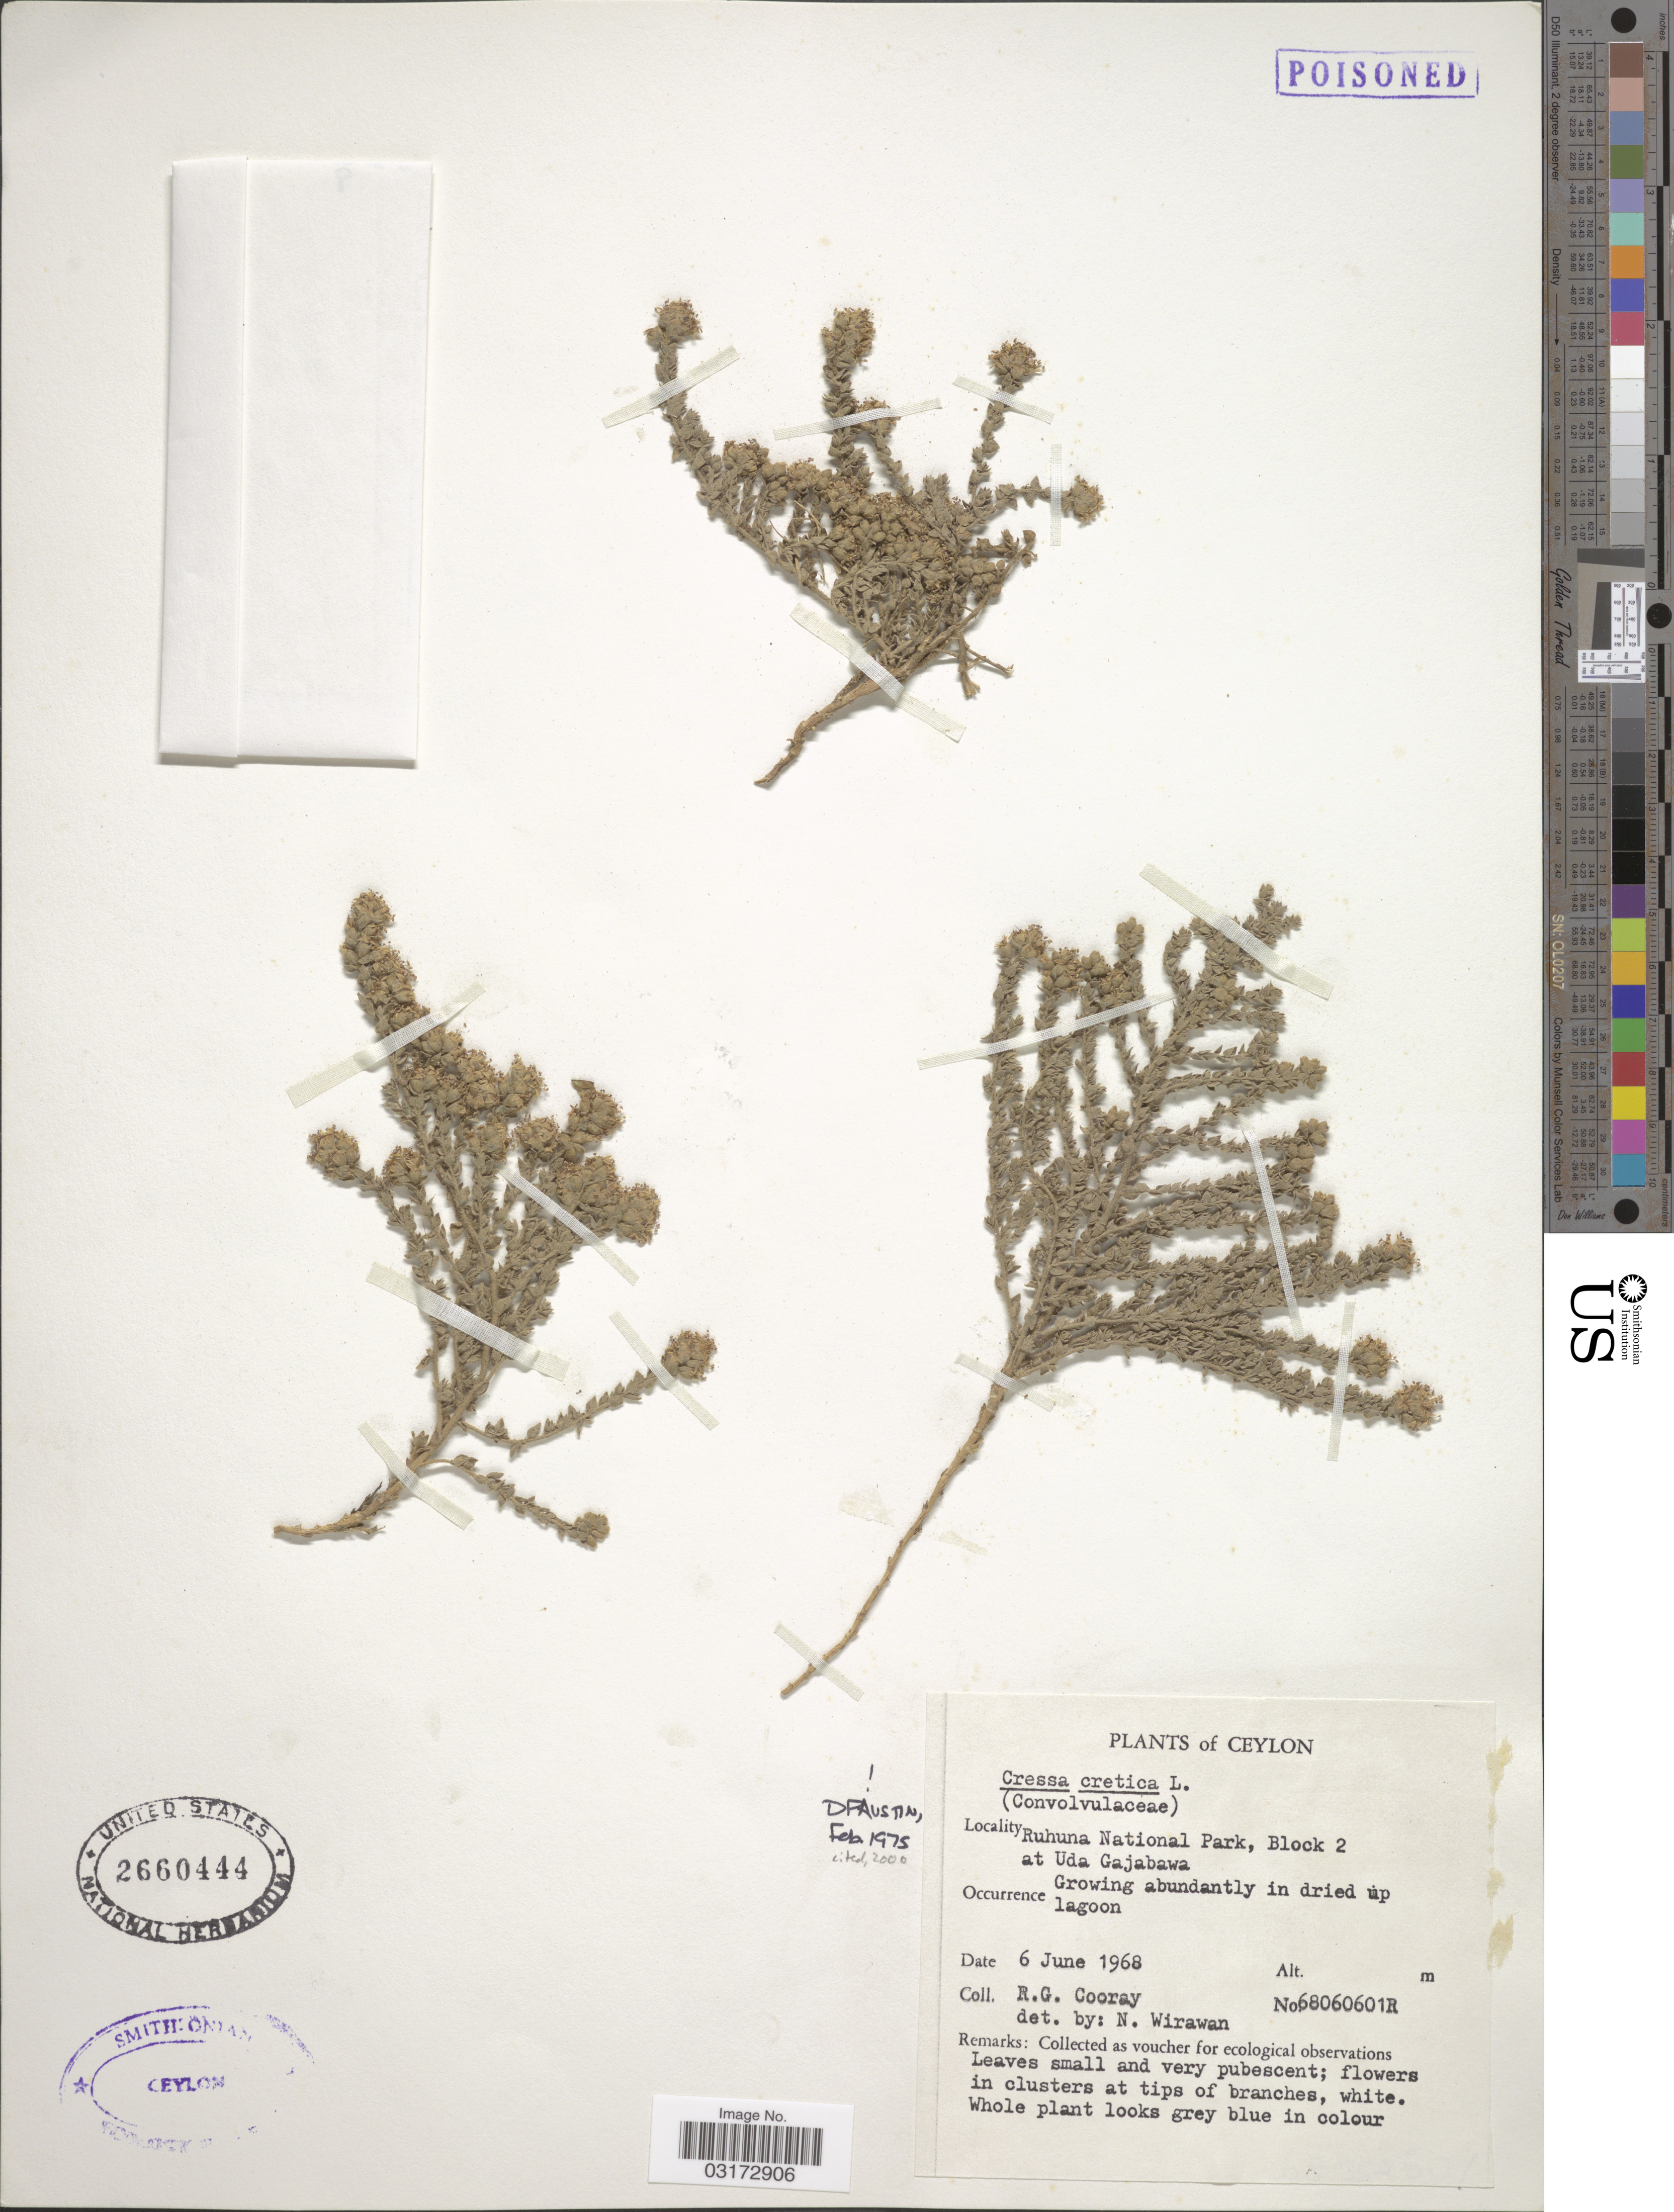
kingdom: Plantae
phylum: Tracheophyta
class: Magnoliopsida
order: Solanales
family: Convolvulaceae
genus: Cressa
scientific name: Cressa cretica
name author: L.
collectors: R. Cooray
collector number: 68060601R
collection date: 1968-06-06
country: Sri Lanka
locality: Ceylon, Ruhuna National Park, Block 2 at Uda Gajabawa.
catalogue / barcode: US 2660444